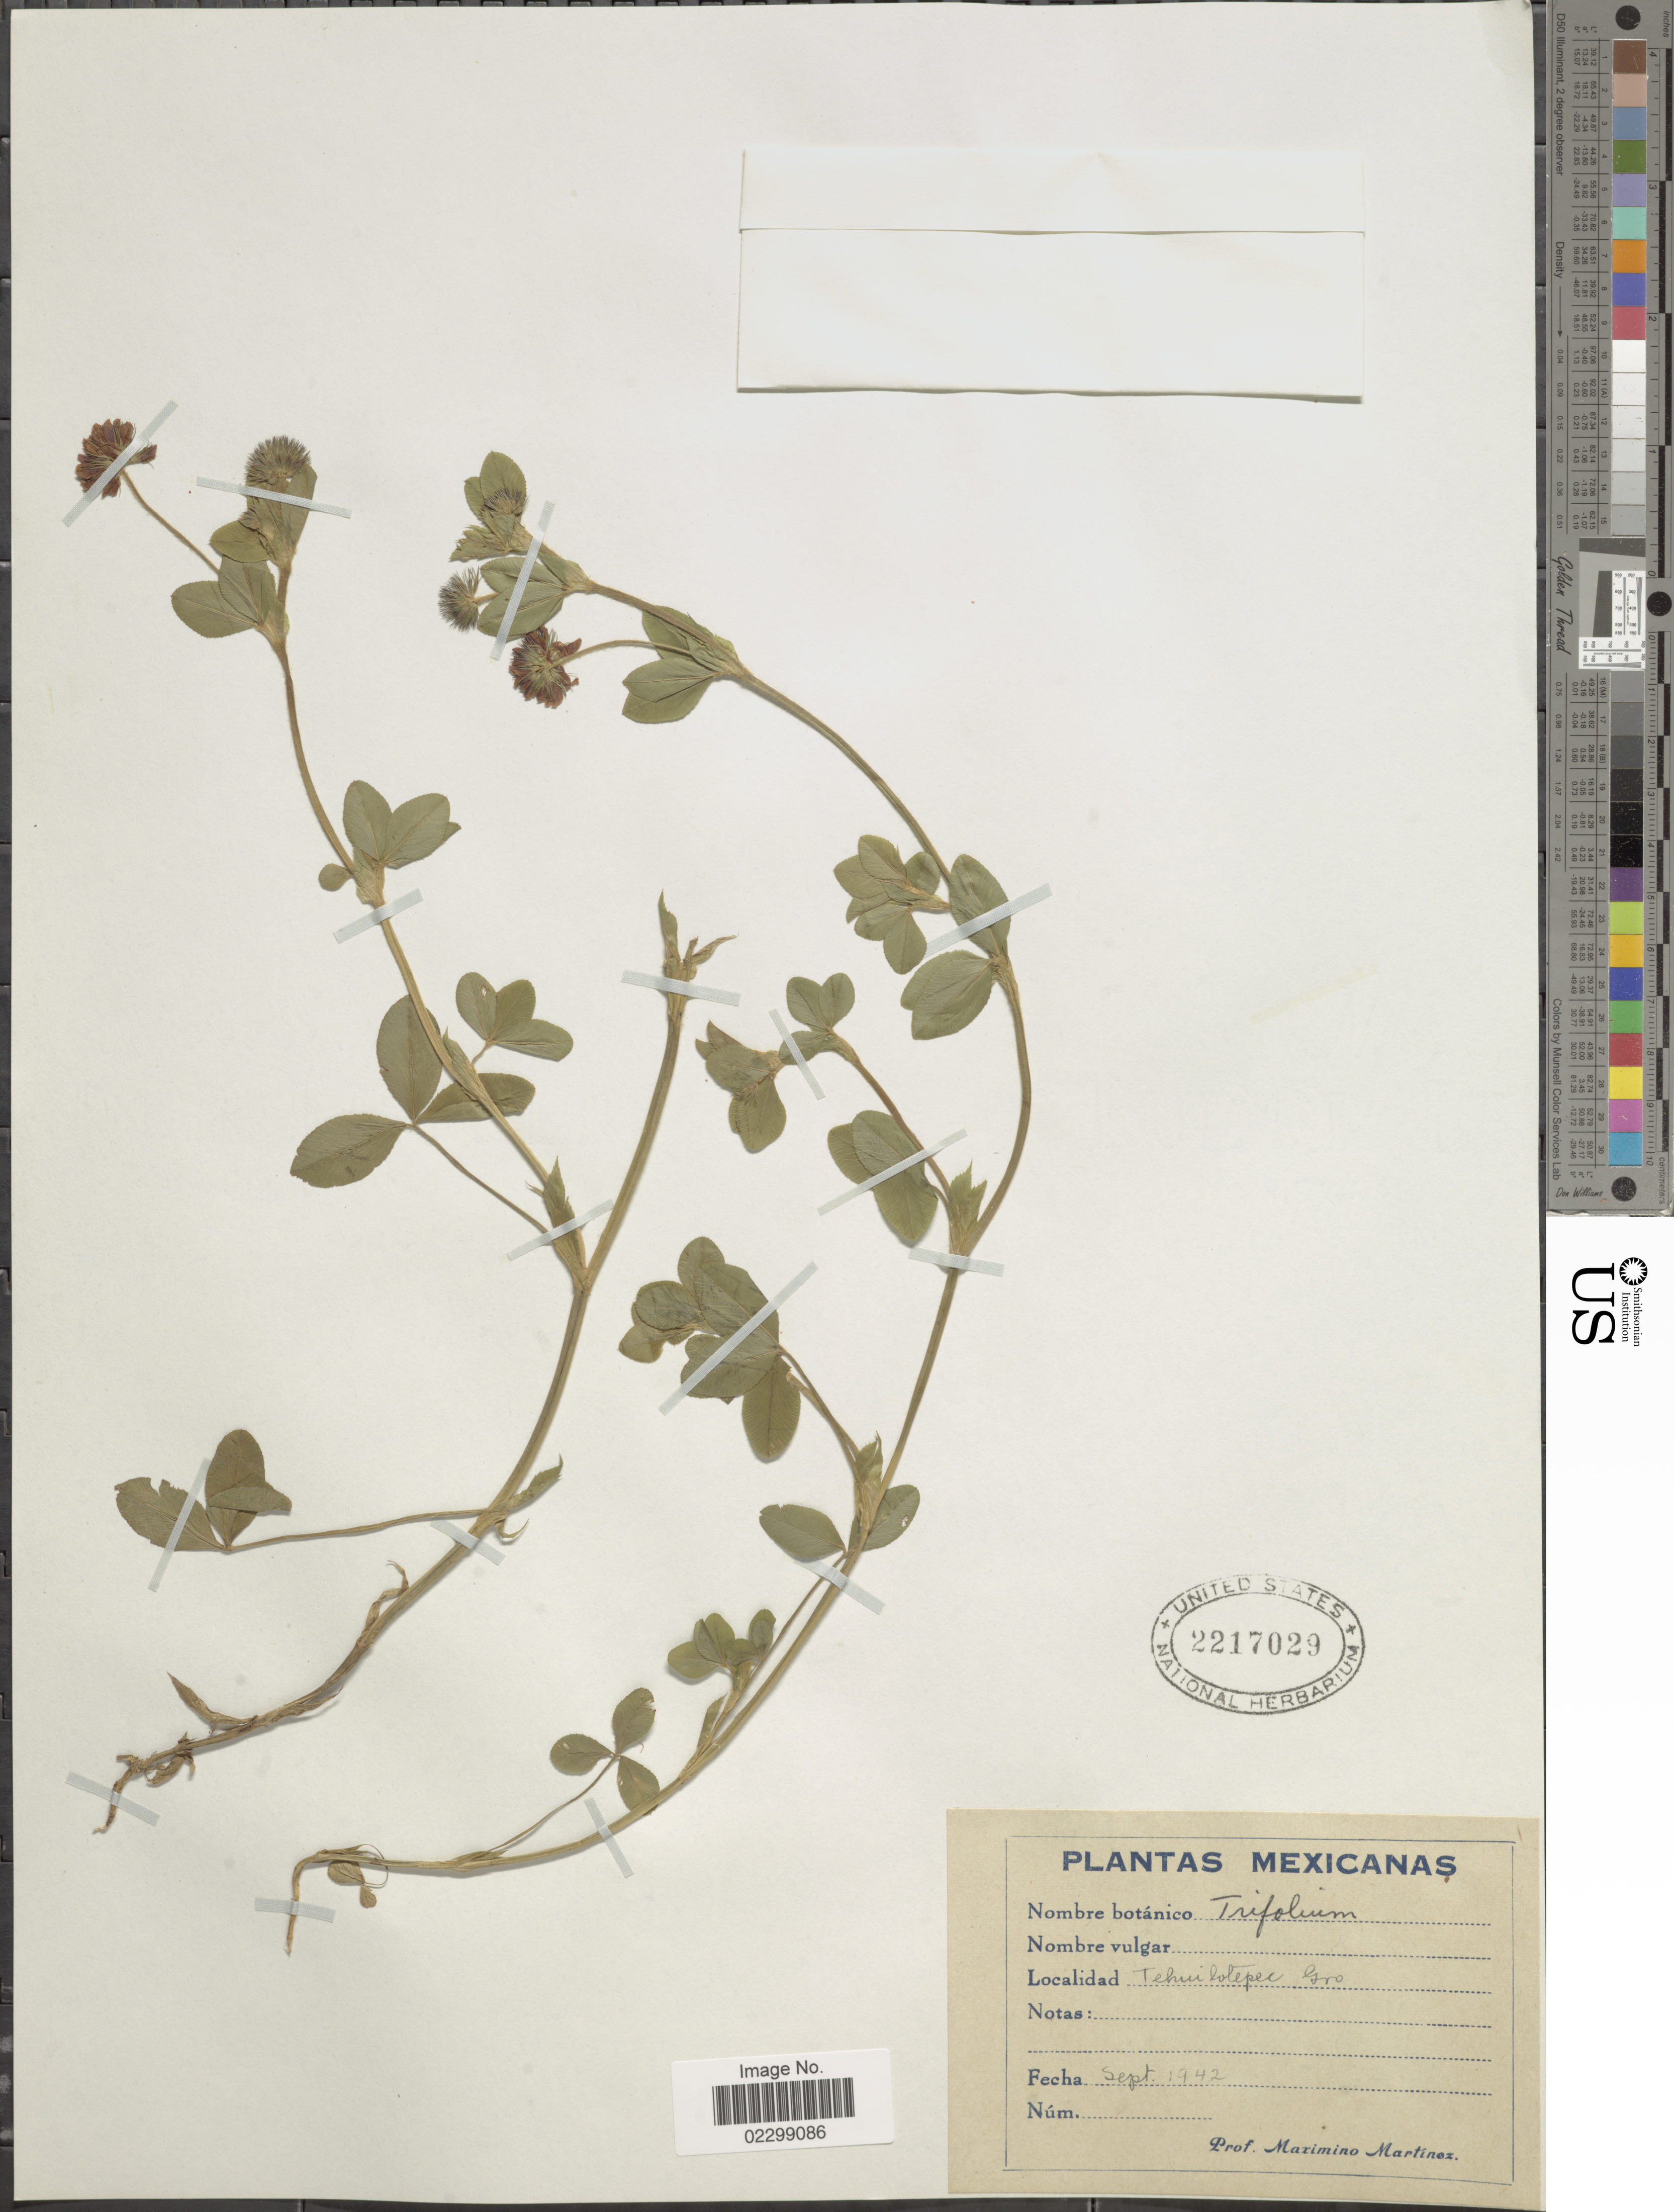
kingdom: Plantae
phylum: Tracheophyta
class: Magnoliopsida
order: Fabales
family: Fabaceae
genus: Trifolium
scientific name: Trifolium sp.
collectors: M. Martínez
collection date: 1942-09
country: Mexico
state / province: Guerrero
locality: Tehuiltepec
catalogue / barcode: US 2217029